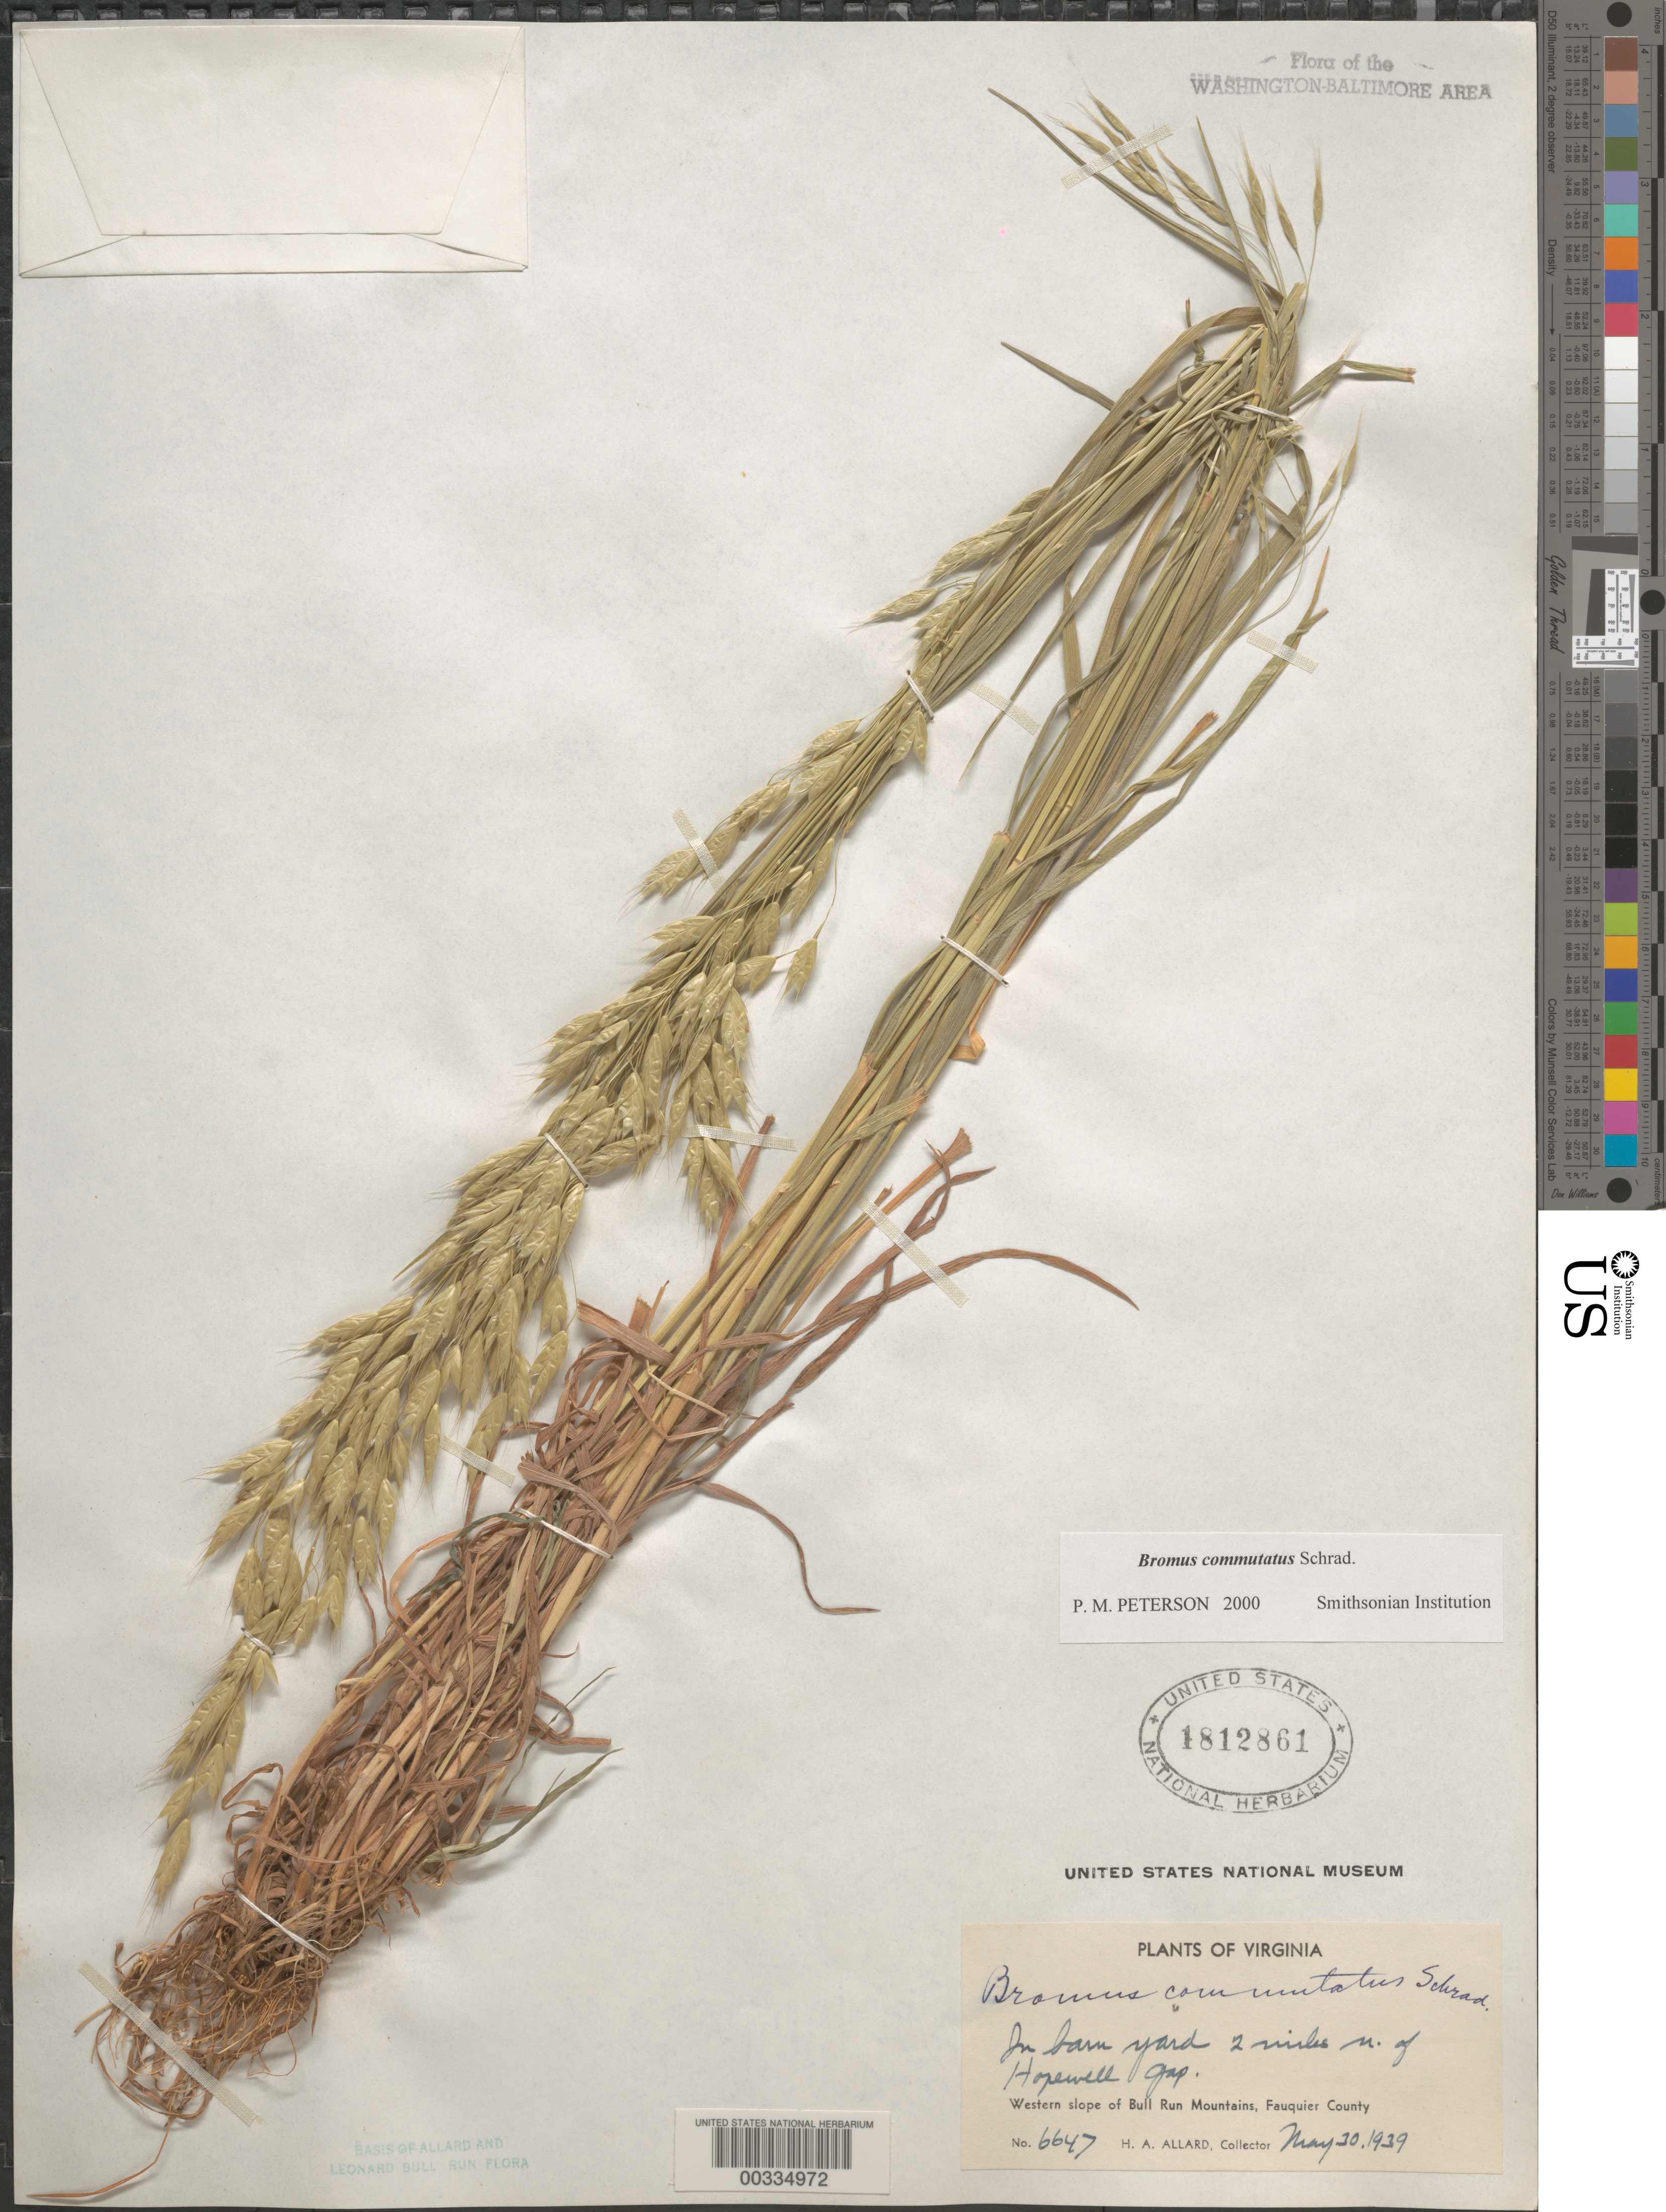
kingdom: Plantae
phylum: Tracheophyta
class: Liliopsida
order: Poales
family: Poaceae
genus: Bromus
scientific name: Bromus commutatus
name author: Schrad.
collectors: H. A. Allard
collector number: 6647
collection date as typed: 30 May 1939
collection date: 1939-05-30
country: United States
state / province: Virginia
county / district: Fauquier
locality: North of Hopewell Gap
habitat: In barn yard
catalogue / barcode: US 1812861